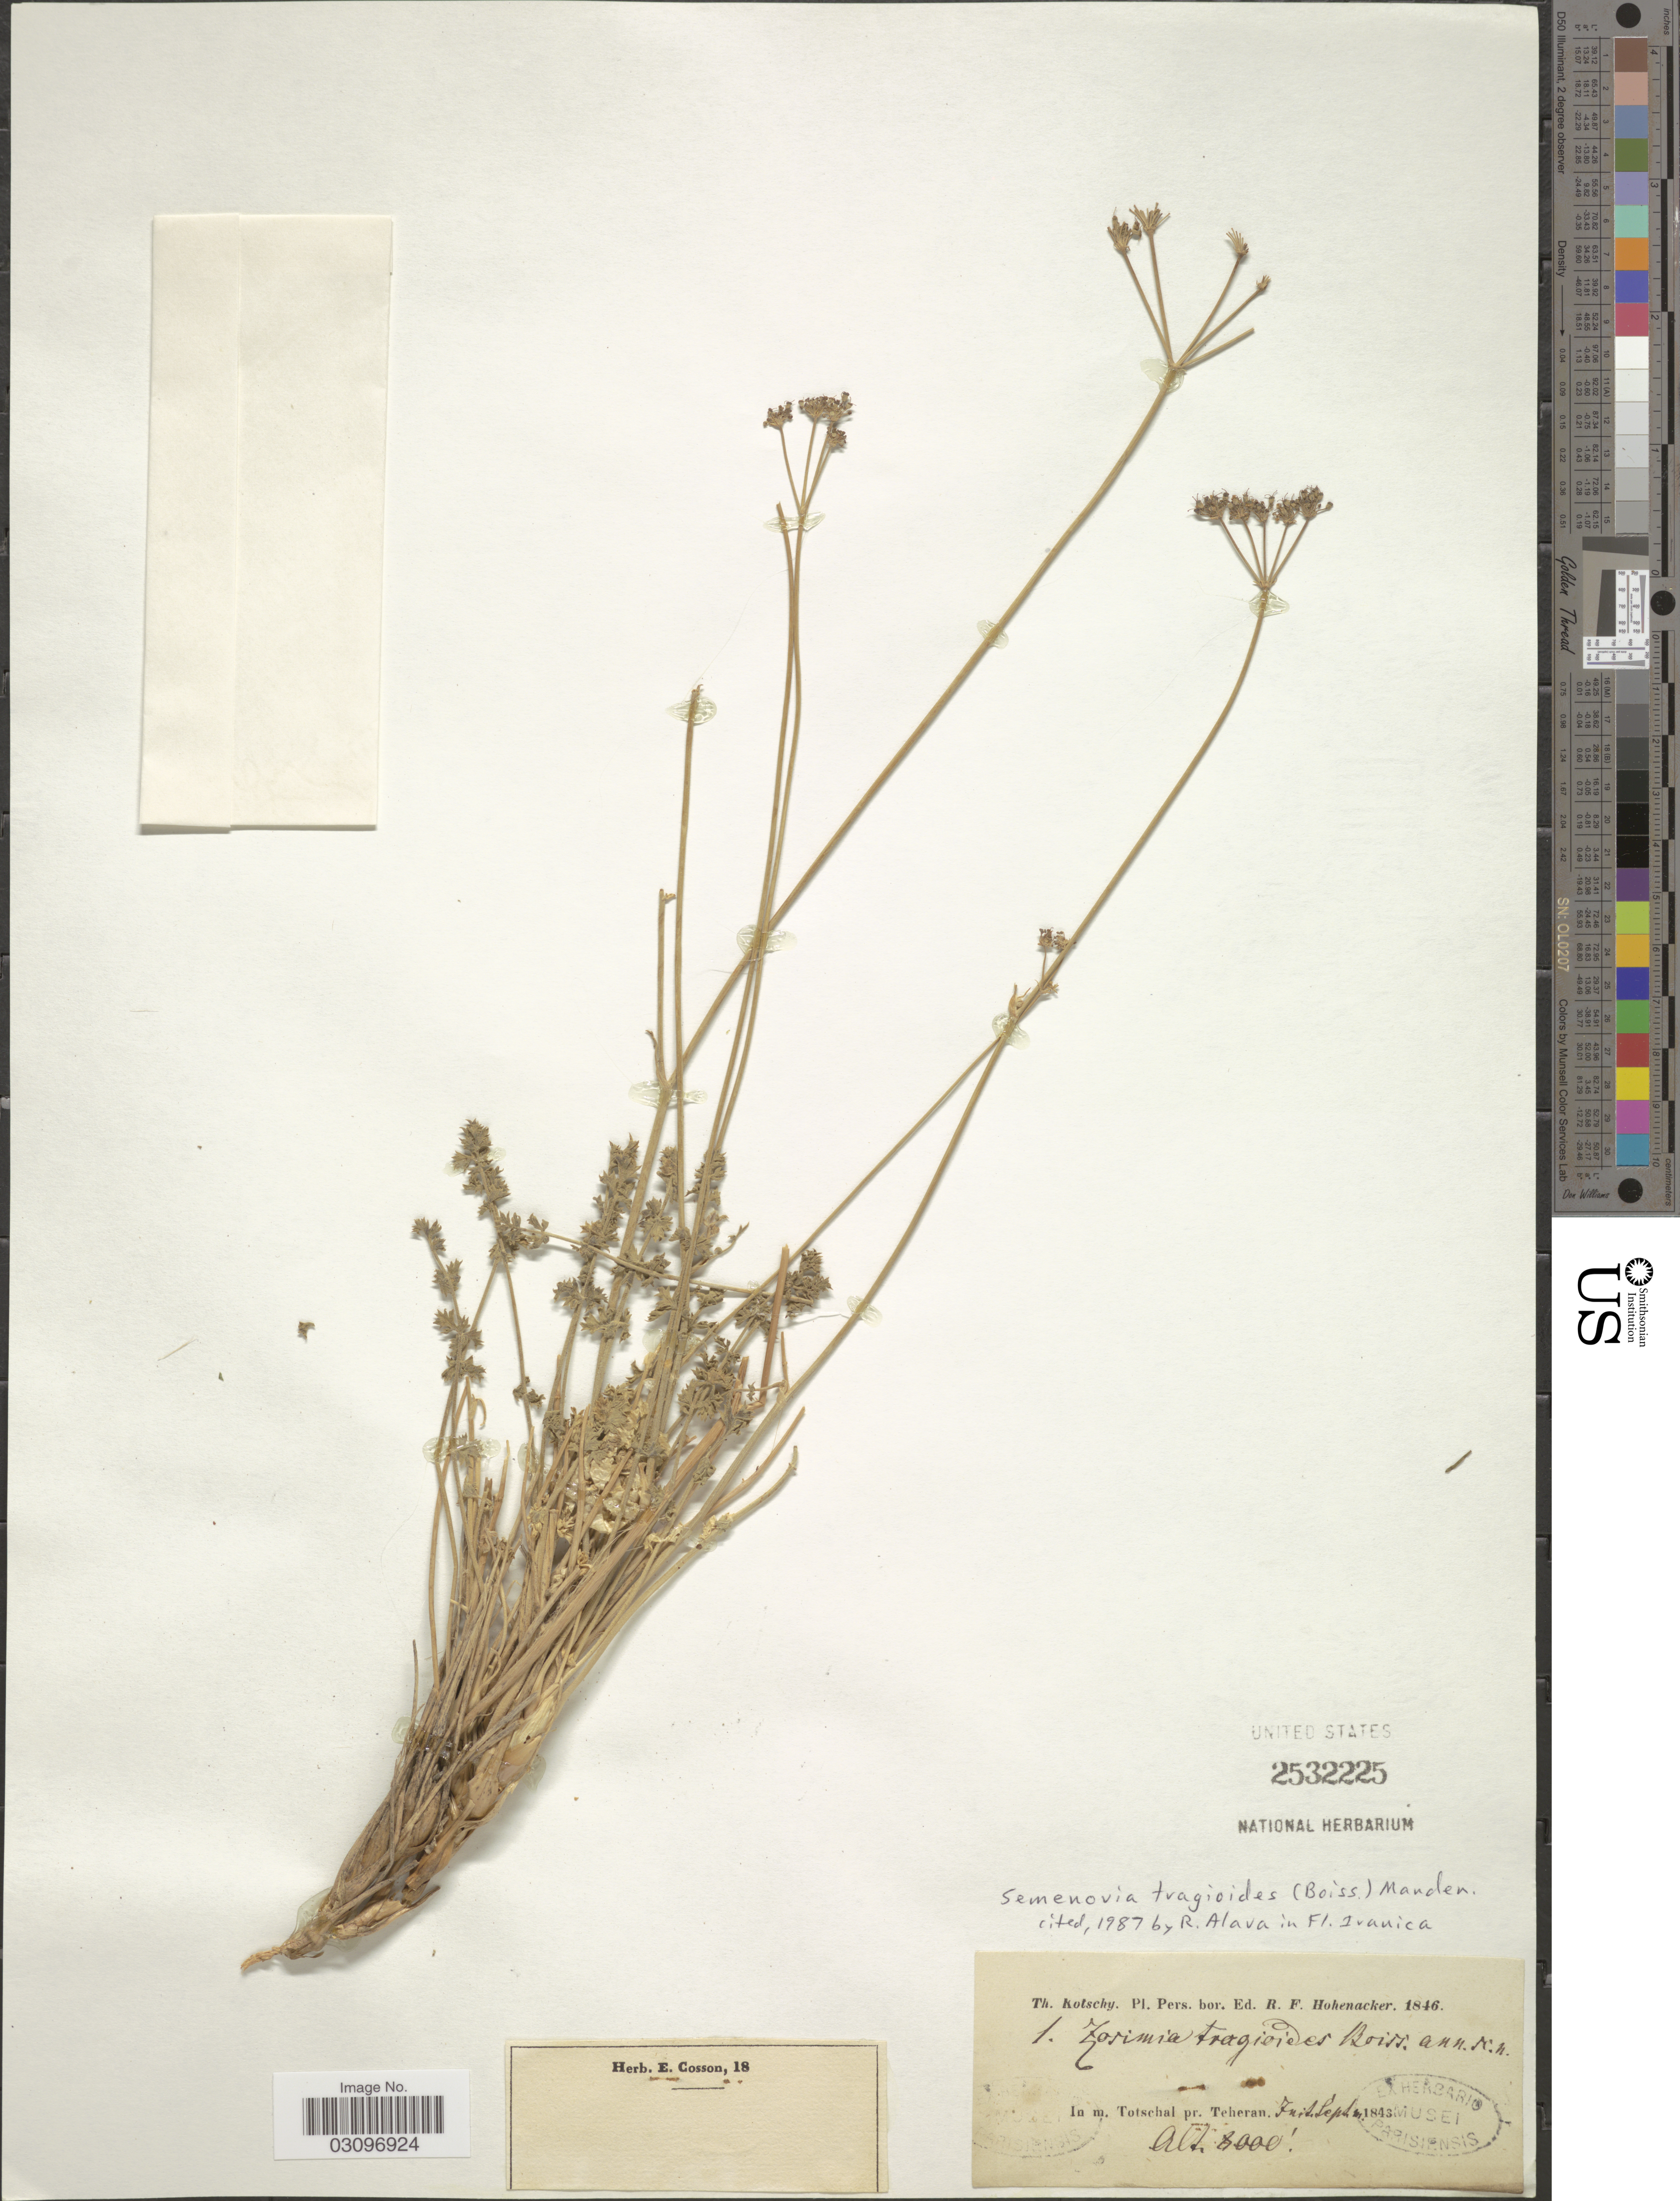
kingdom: Plantae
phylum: Tracheophyta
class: Magnoliopsida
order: Apiales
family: Apiaceae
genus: Semenovia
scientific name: Semenovia tragioides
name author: (Boiss.) Pimenov & V.N.Tikhom.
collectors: K. G. Kotschy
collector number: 1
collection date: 1843-09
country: Iran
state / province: Tehran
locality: Pers. bor. In m. Totschal pr. Teheran.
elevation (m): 2438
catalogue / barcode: US 2532225